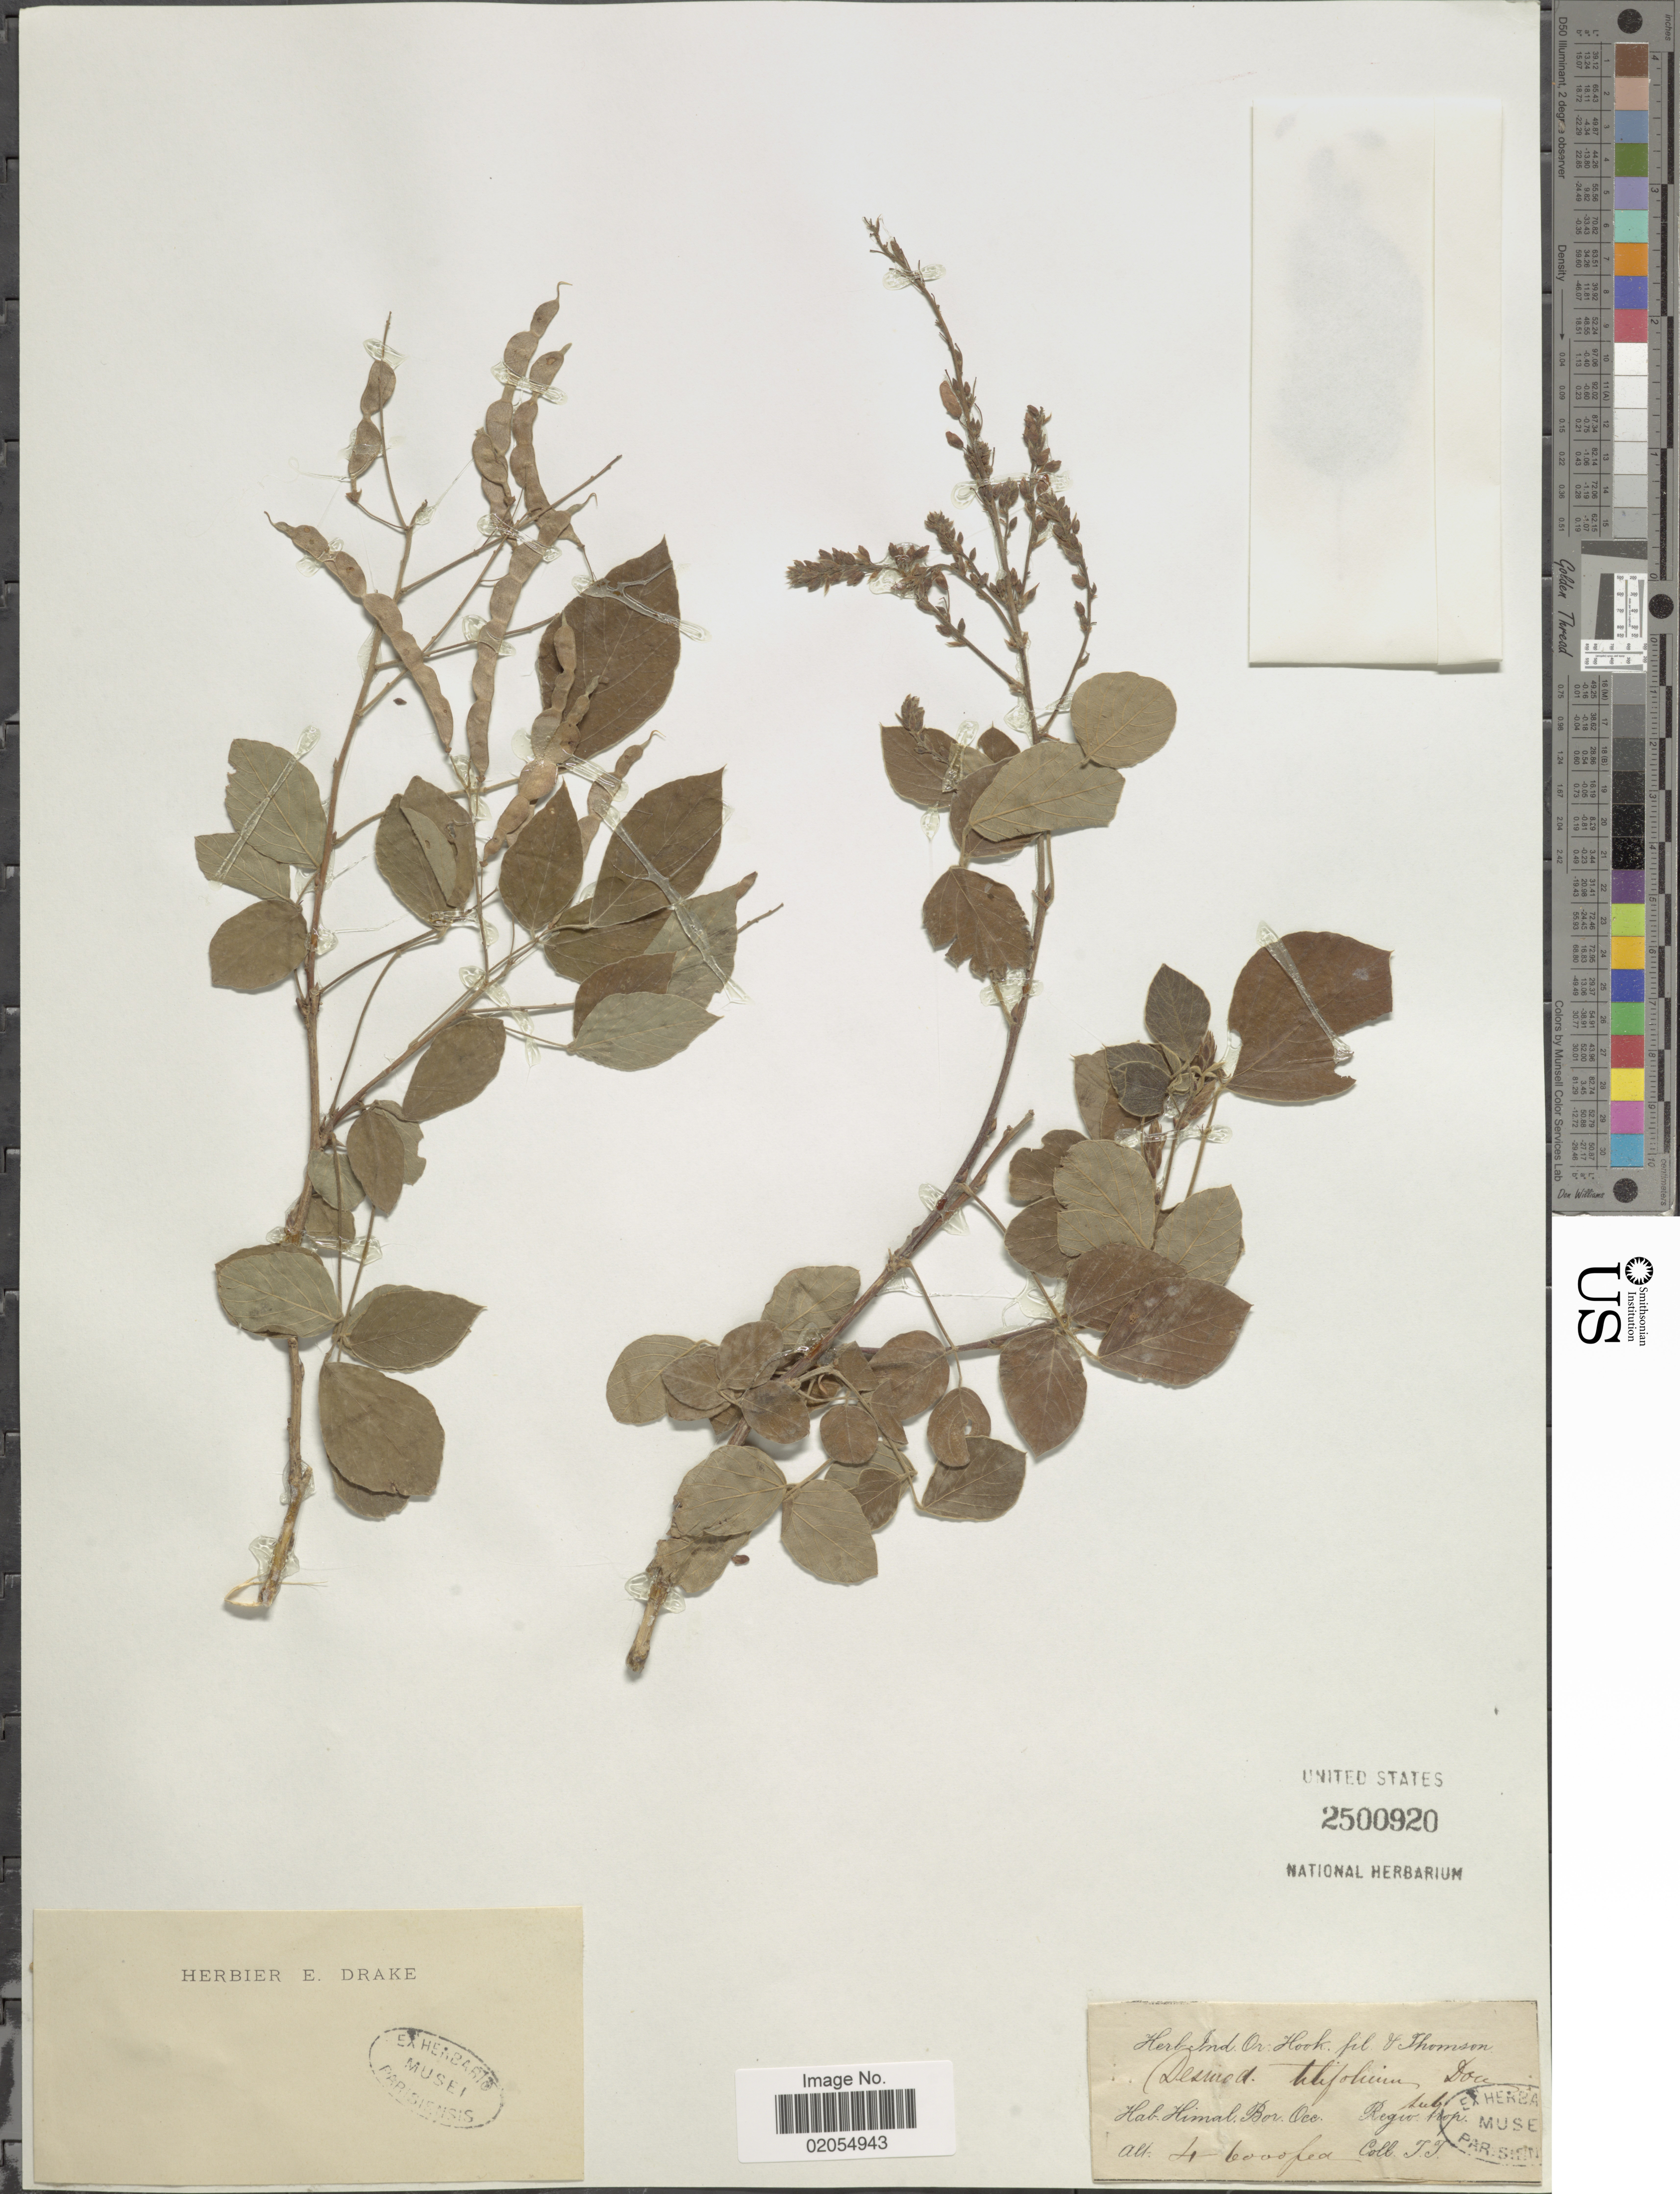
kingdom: Plantae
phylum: Tracheophyta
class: Magnoliopsida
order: Fabales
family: Fabaceae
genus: Sunhangia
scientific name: Sunhangia elegans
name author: (DC.) H. Ohashi & K. Ohashi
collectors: T. Thomson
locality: Himal. Bor. Occ.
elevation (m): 1219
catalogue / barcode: US 2500920